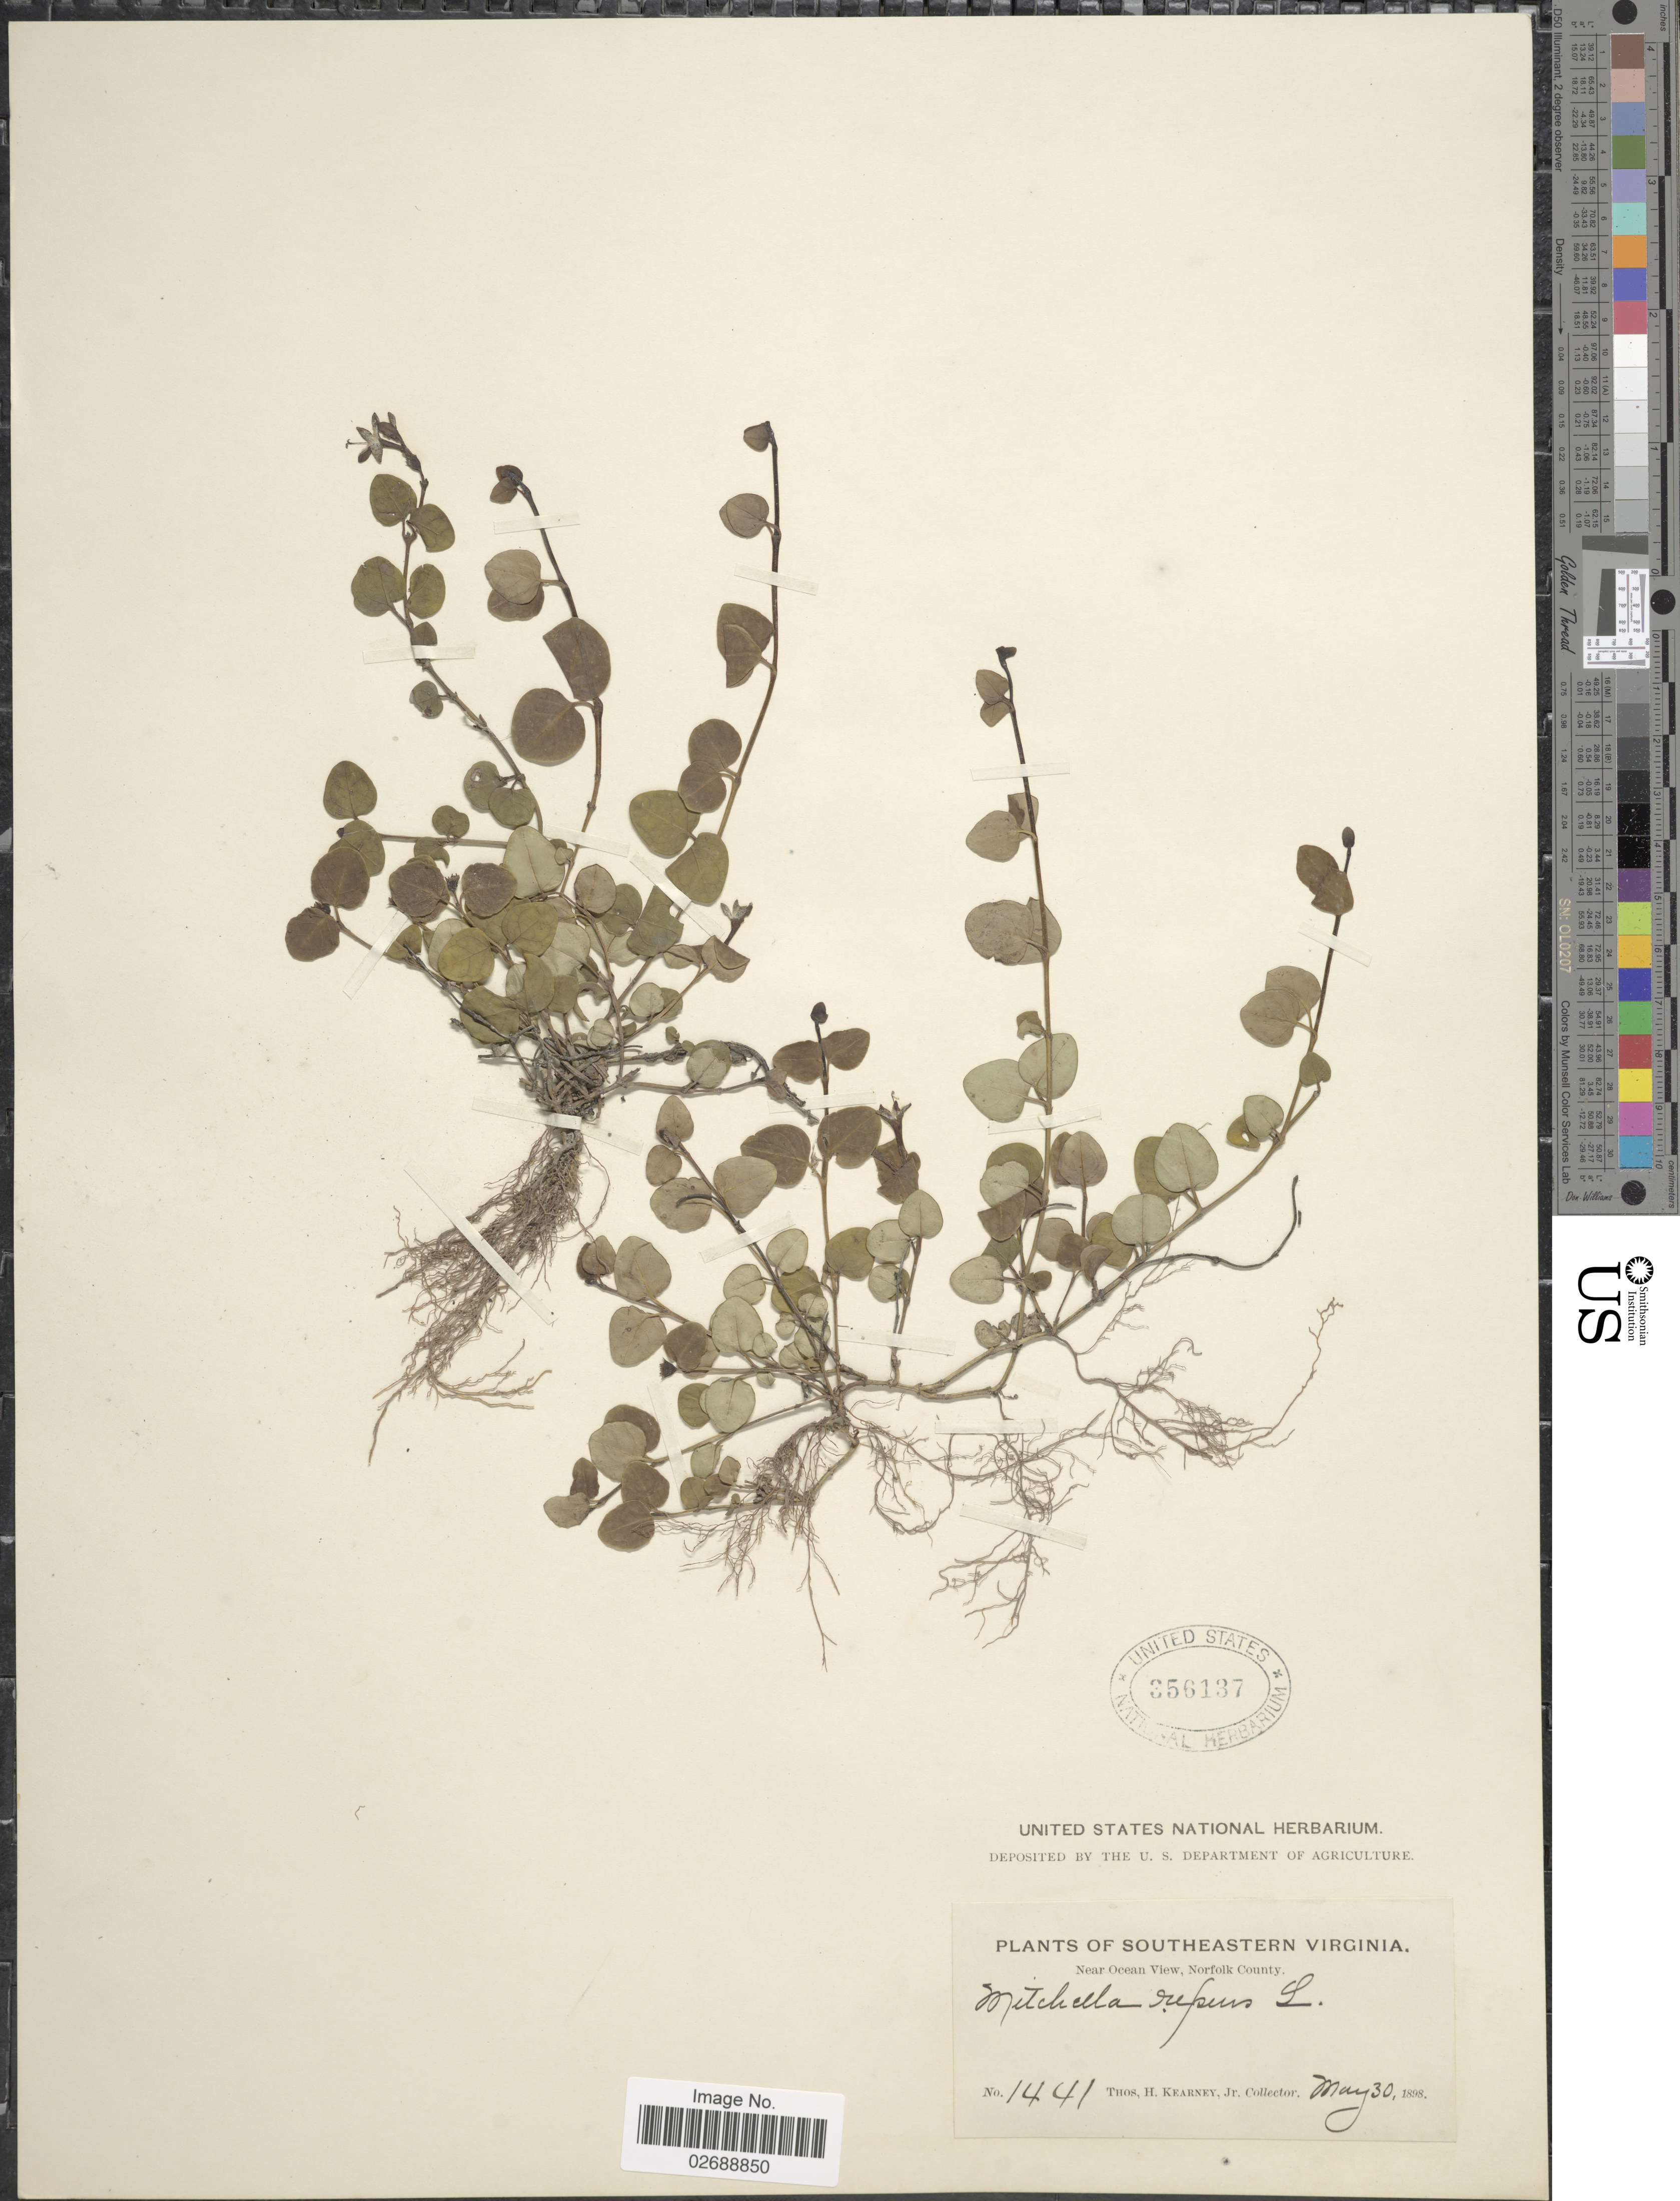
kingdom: Plantae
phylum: Tracheophyta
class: Magnoliopsida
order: Gentianales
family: Rubiaceae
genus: Mitchella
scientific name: Mitchella repens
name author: L.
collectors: T. H. Kearney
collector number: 1441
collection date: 1898-05-30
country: United States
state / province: Virginia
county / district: City of Norfolk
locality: Southeastern Virginia. Near ocean View, Norfolk County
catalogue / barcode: US 356137